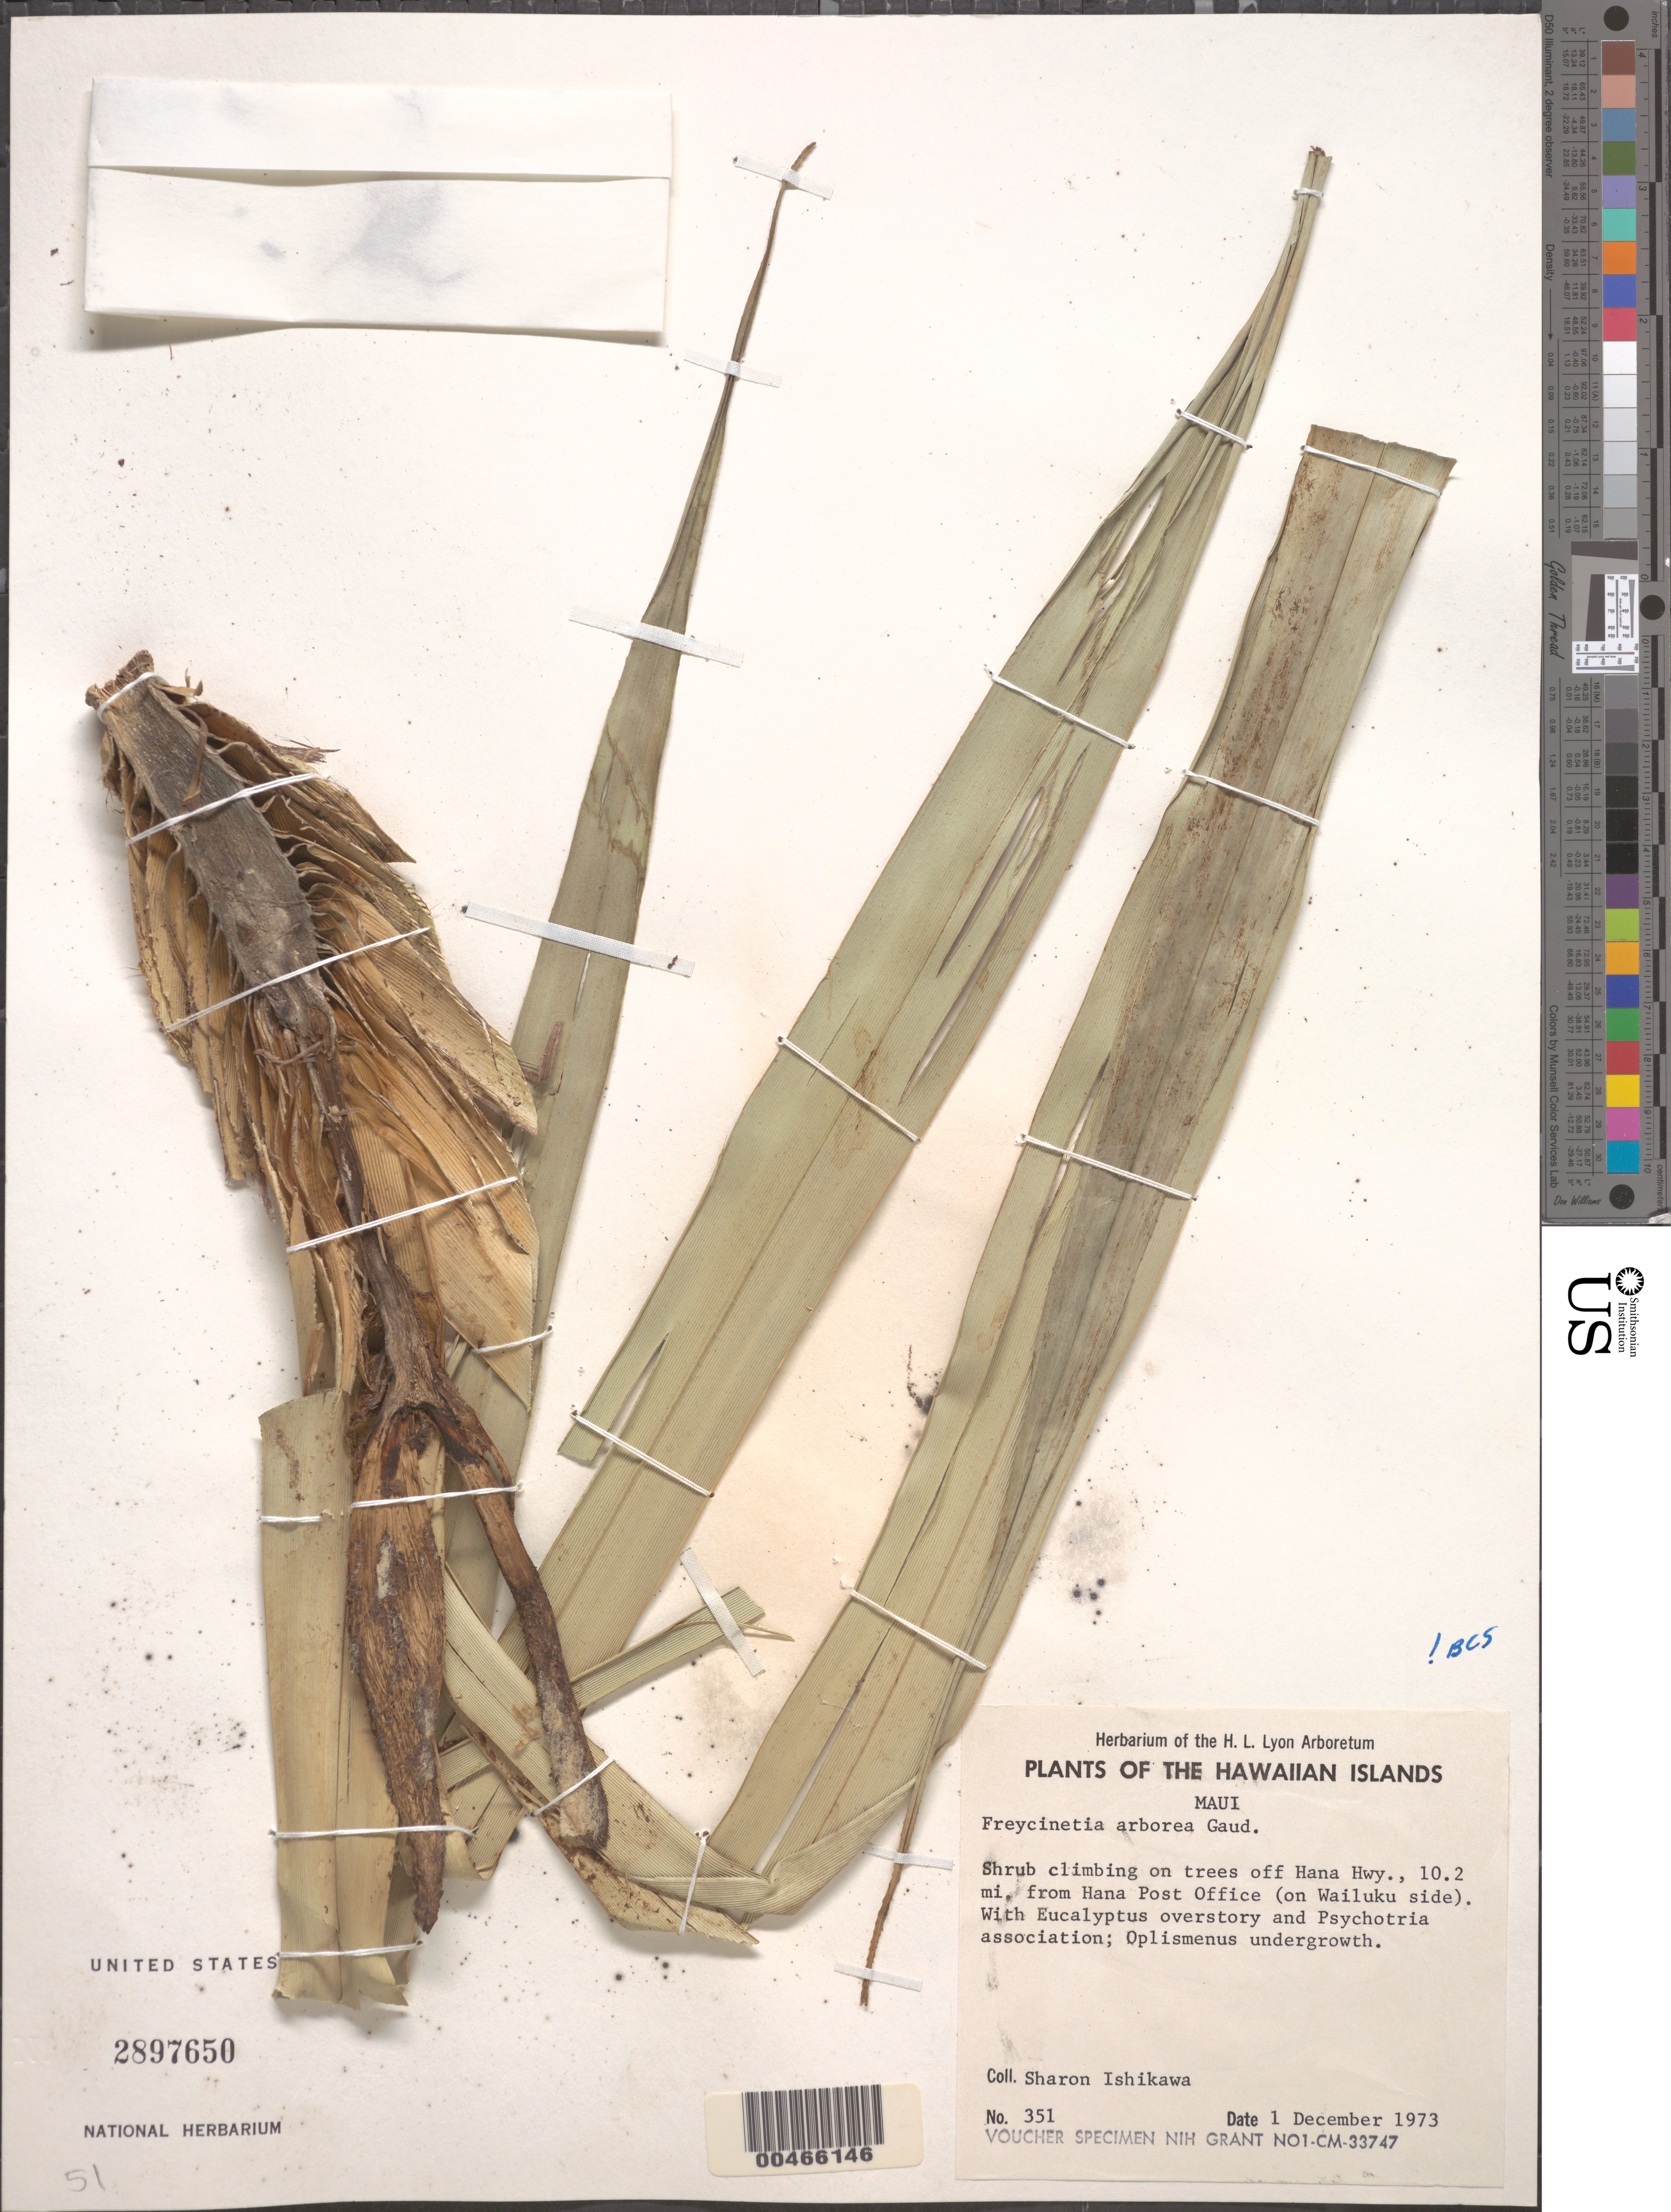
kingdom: Plantae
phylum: Tracheophyta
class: Liliopsida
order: Pandanales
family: Pandanaceae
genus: Freycinetia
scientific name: Freycinetia arborea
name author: Gaudich.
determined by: Stone, Benjamin C.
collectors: S. S. Ishikawa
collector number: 351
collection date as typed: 1 Dec 1973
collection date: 1973-12-01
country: United States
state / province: Hawaii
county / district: Maui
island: Maui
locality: off Hana Hwy., 10.2 mi, from Hana Post Office (on Wailuku side).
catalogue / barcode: US 2897650